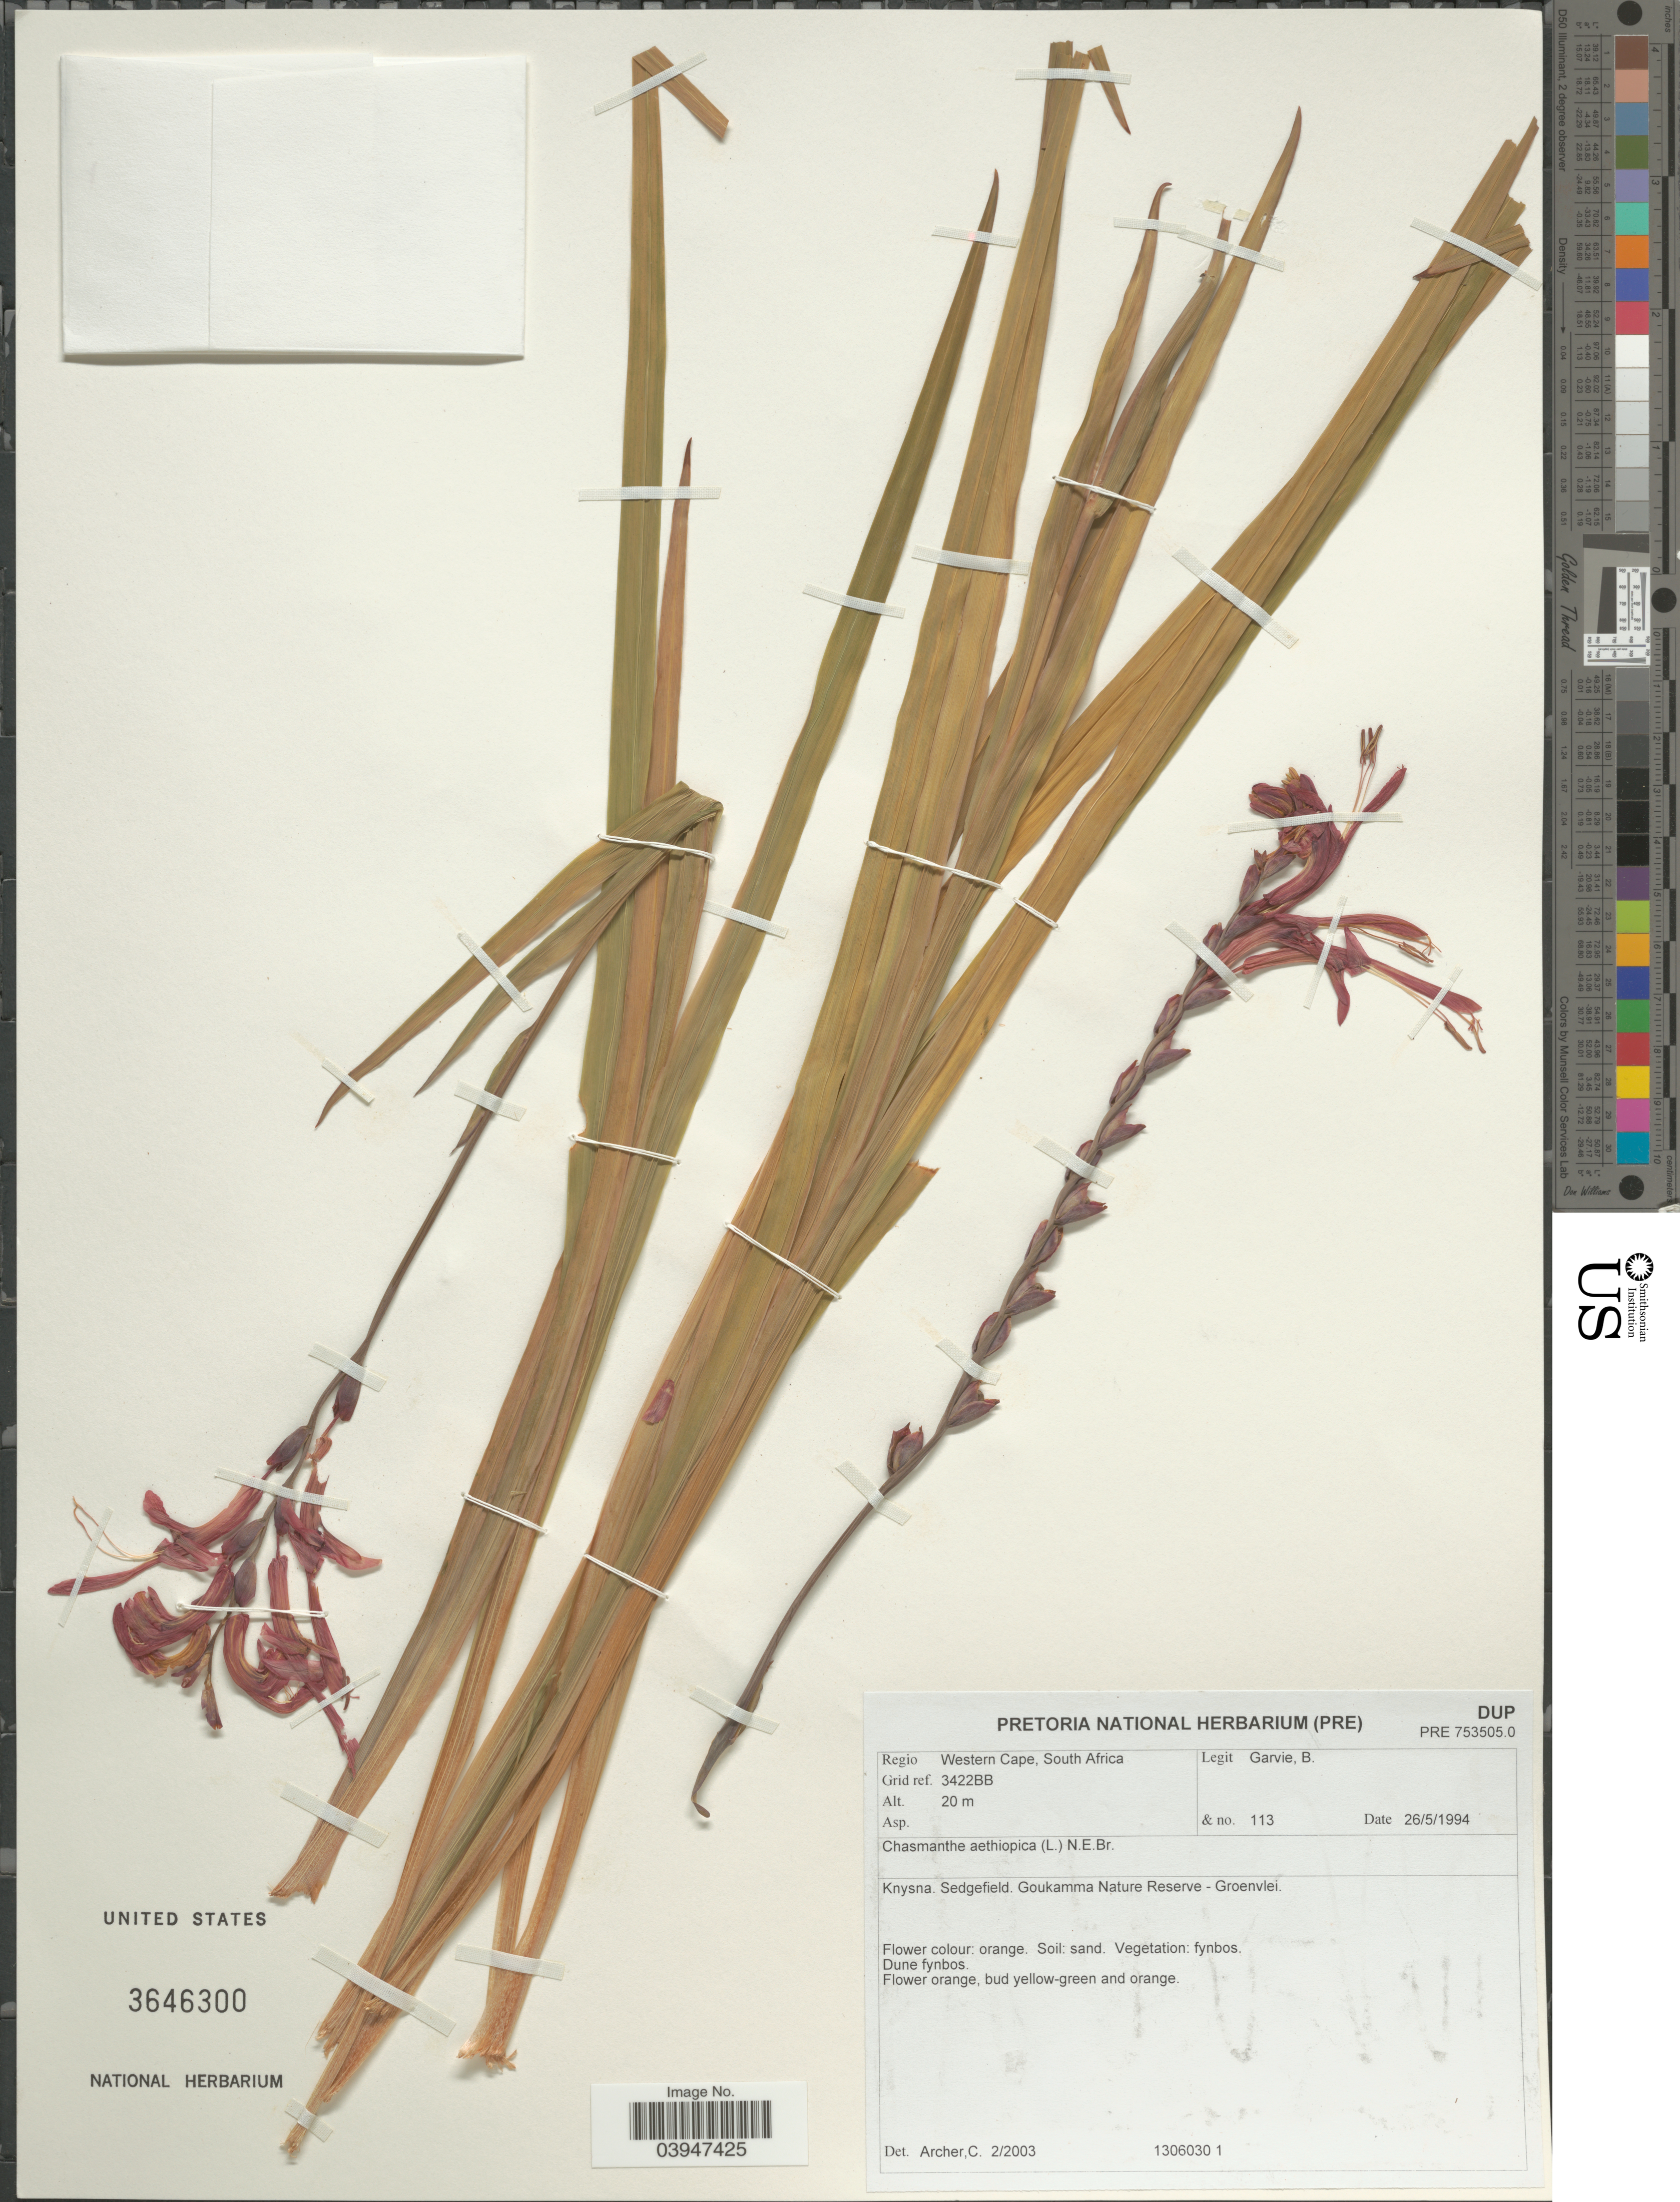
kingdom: Plantae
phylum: Tracheophyta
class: Liliopsida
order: Asparagales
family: Iridaceae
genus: Chasmanthe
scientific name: Chasmanthe aethiopica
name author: (L.) N.E. Br.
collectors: B. Garvie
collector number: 113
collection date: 1994-05-26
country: South Africa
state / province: Western Cape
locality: Regio Western Cape, South Africa. Grid ref. 3422BB. Knysna. Sedgefield. Goukamma Nature Reserve - Groenvlei.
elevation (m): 20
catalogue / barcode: US 3646300